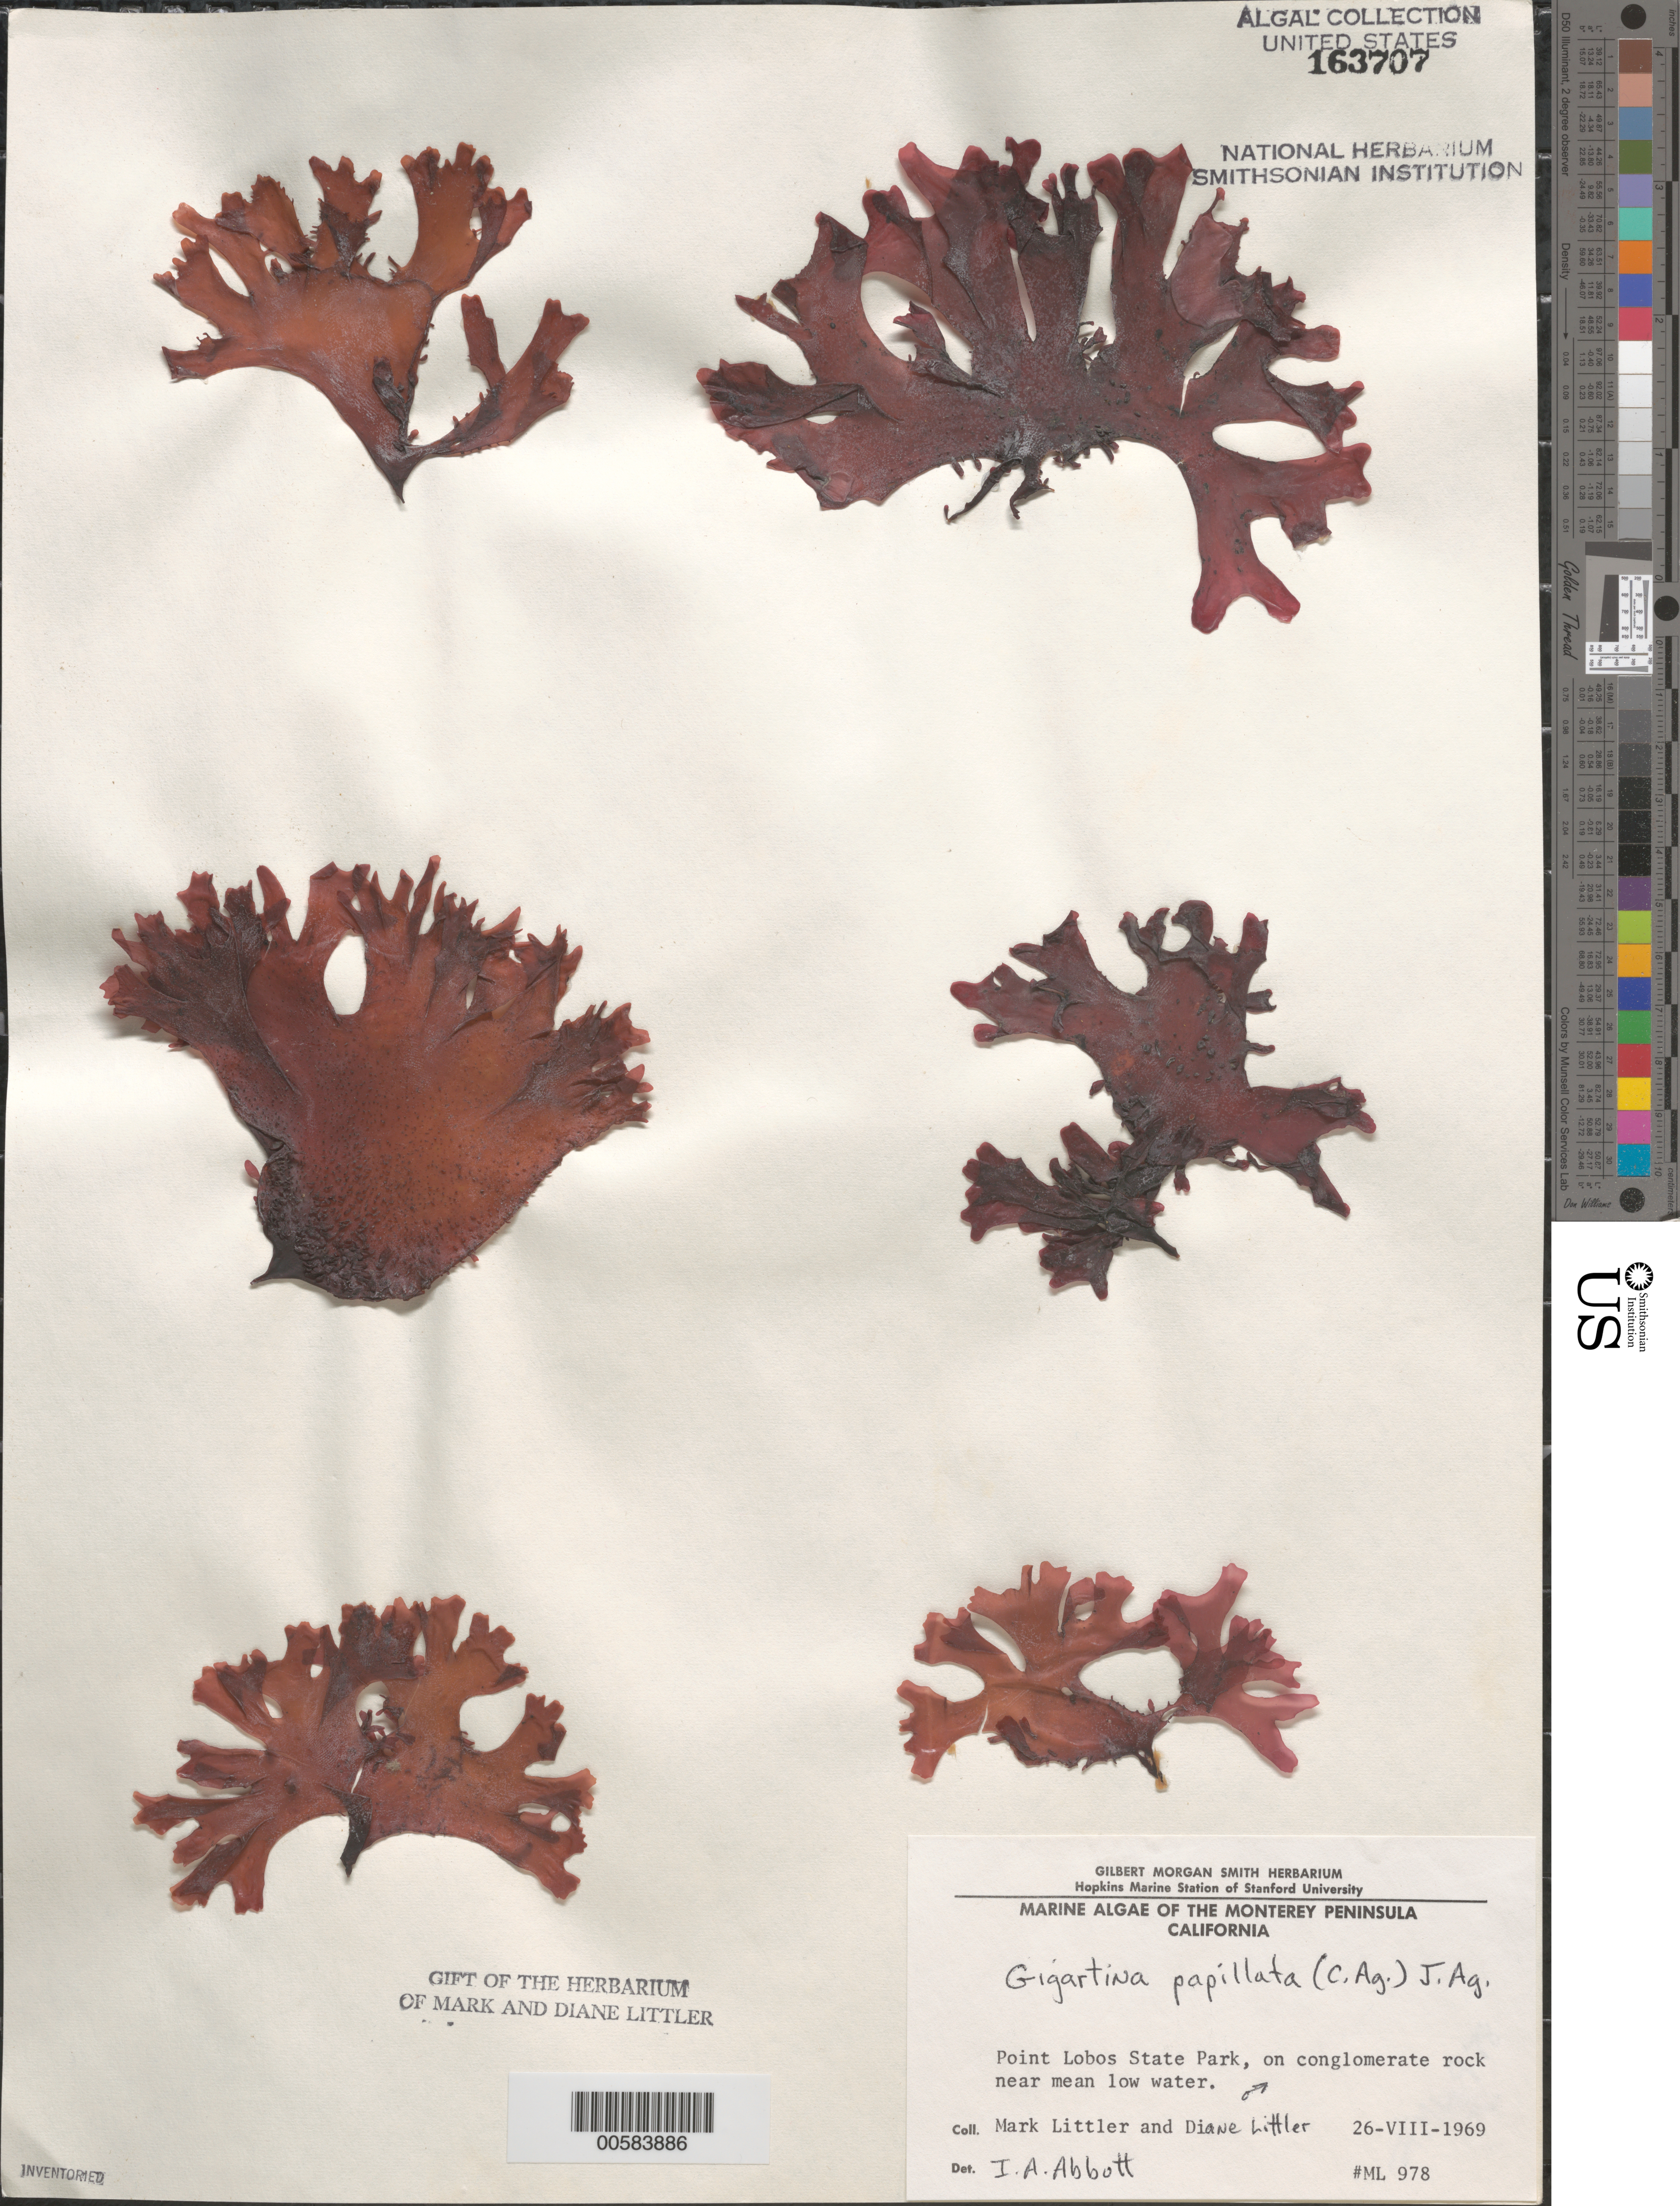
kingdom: Plantae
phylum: Rhodophyta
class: Florideophyceae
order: Gigartinales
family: Phyllophoraceae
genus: Mastocarpus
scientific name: Mastocarpus papillatus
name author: (C. Agardh) Kütz.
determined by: Algae name updating Project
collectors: M. M. Littler & D. S. Littler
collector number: ML 978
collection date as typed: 26 Aug 1969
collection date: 1969-08-26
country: United States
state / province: California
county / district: Monterey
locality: Point Lobos State Park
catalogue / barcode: US 163707